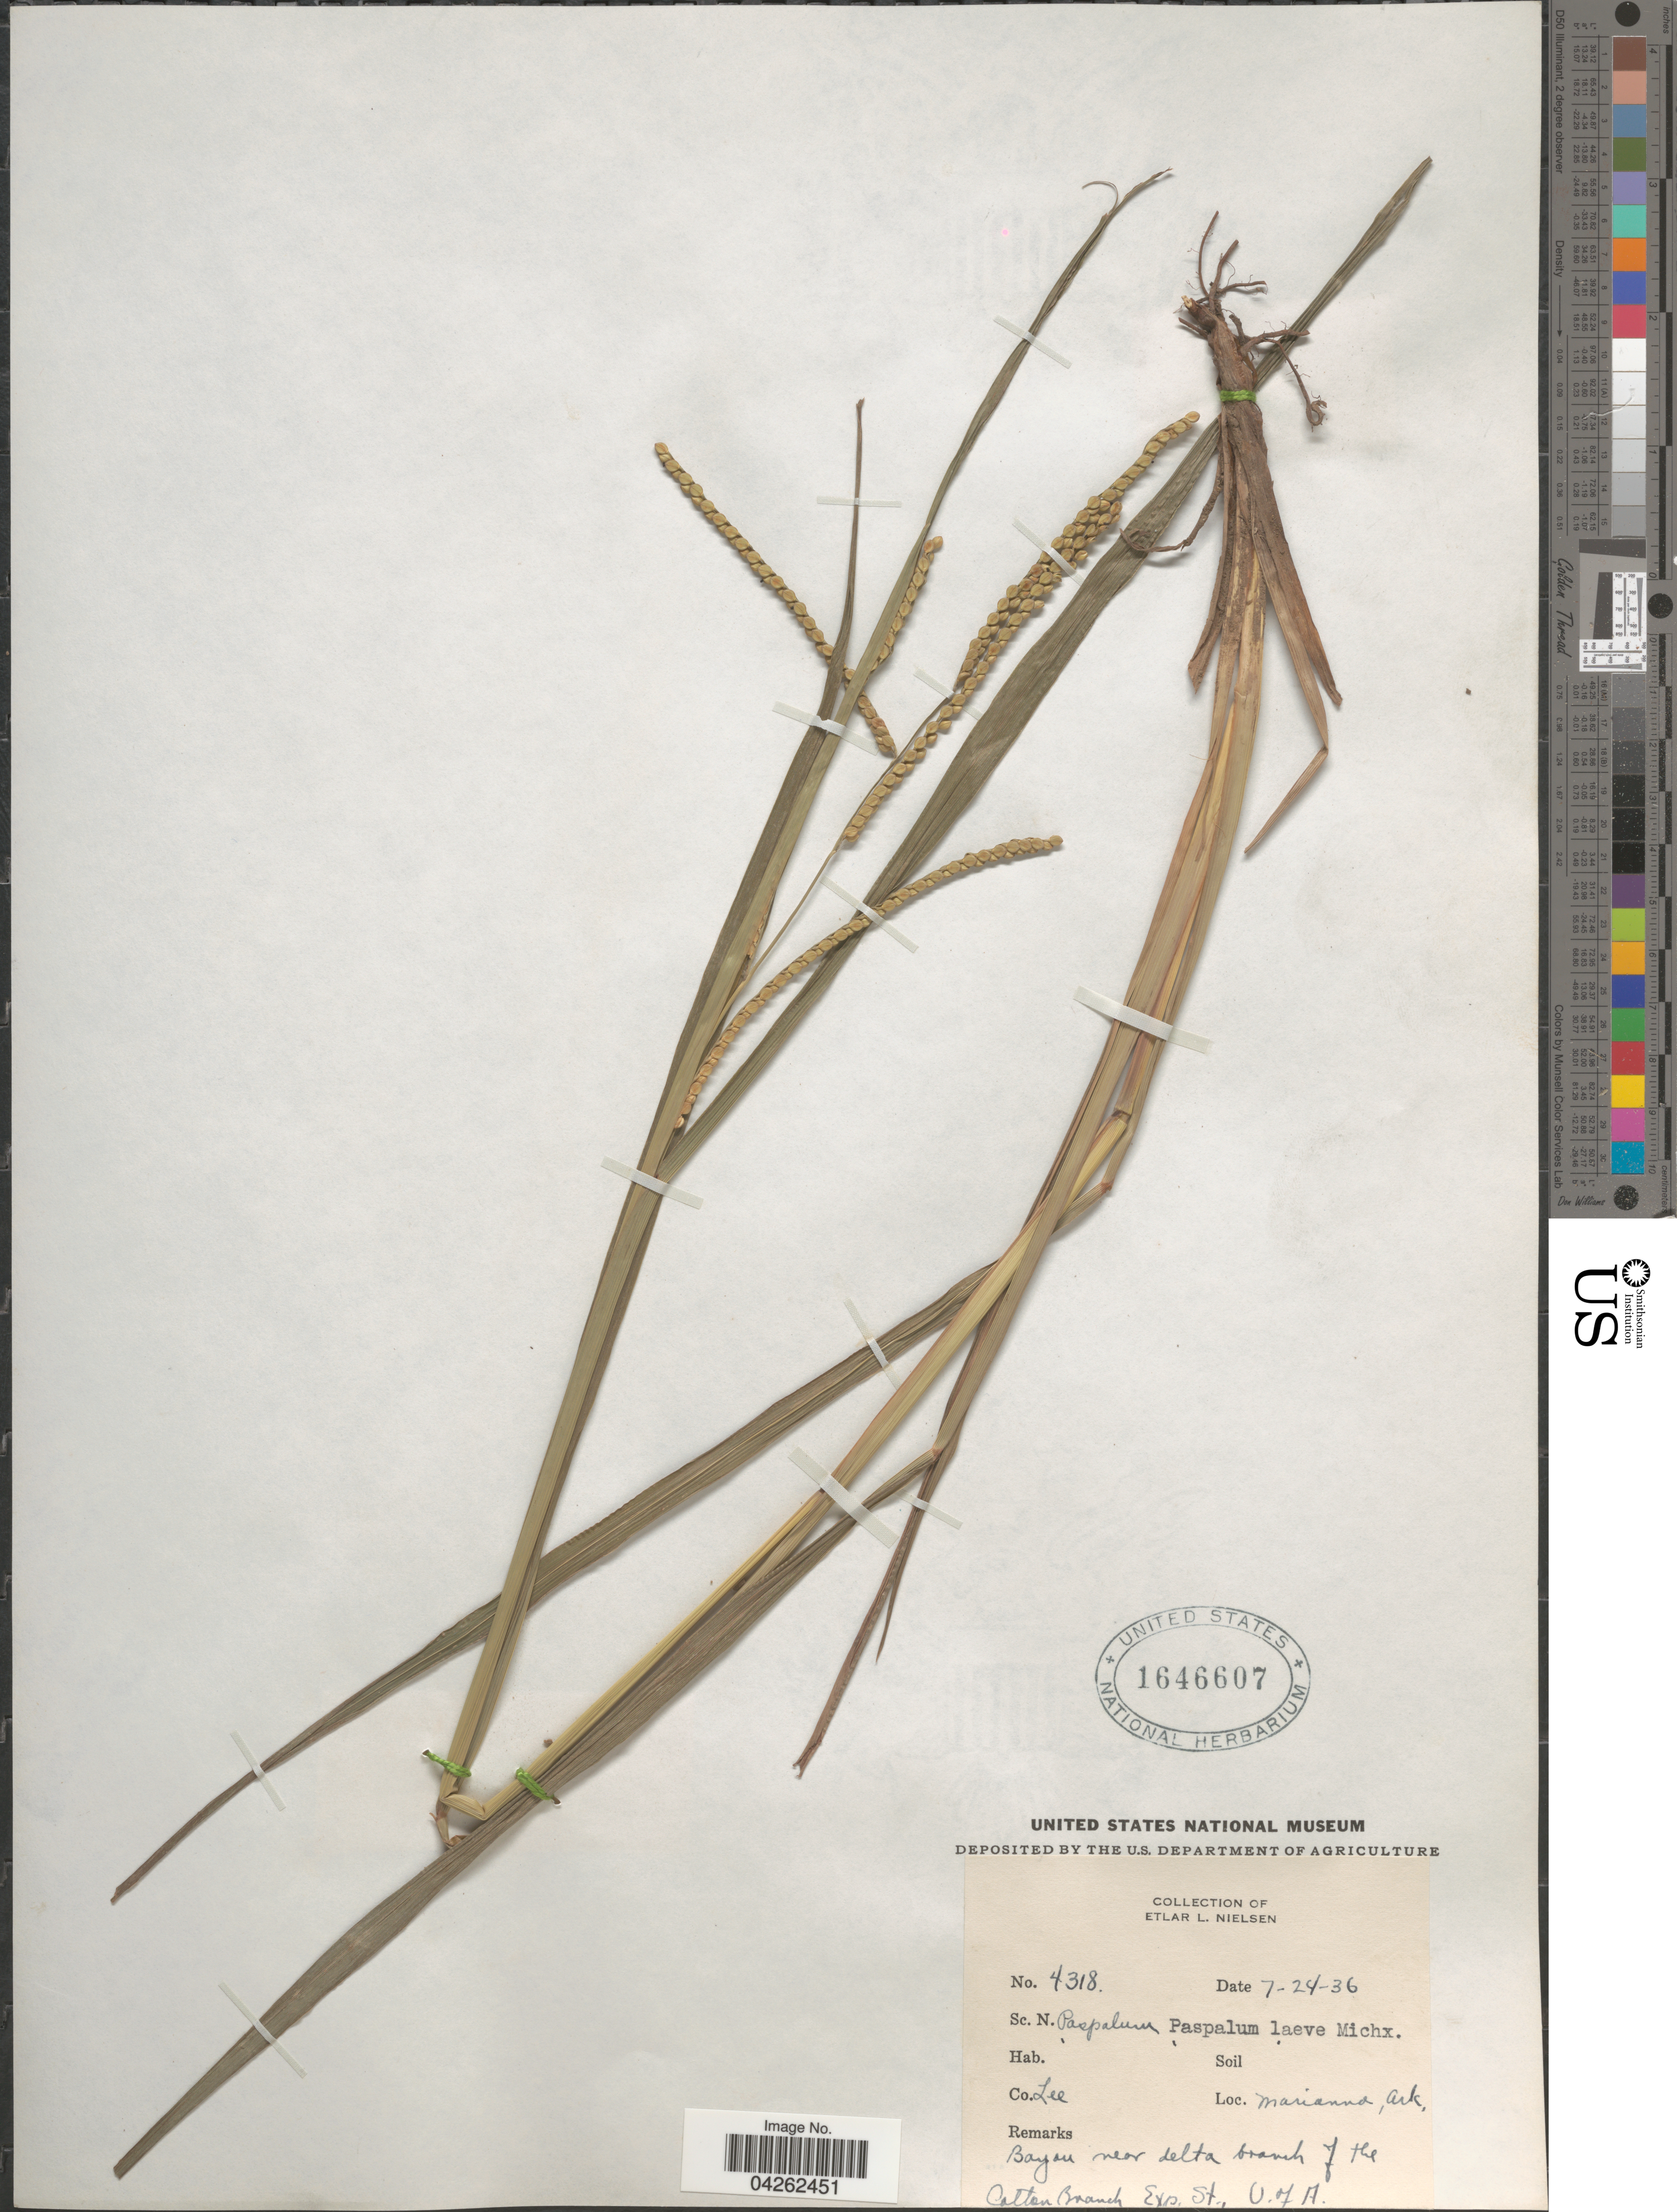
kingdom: Plantae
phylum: Tracheophyta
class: Liliopsida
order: Poales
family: Poaceae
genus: Paspalum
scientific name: Paspalum laeve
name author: Michx.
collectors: E. L. Nielsen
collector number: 4318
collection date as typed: Transcribed d/m/y: 24/7/36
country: United States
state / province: Arkansas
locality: Co. Lee. Marianna. Bayou near delta branch of the Cotton Branch Exp. St., U. of A.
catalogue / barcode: US 1646607